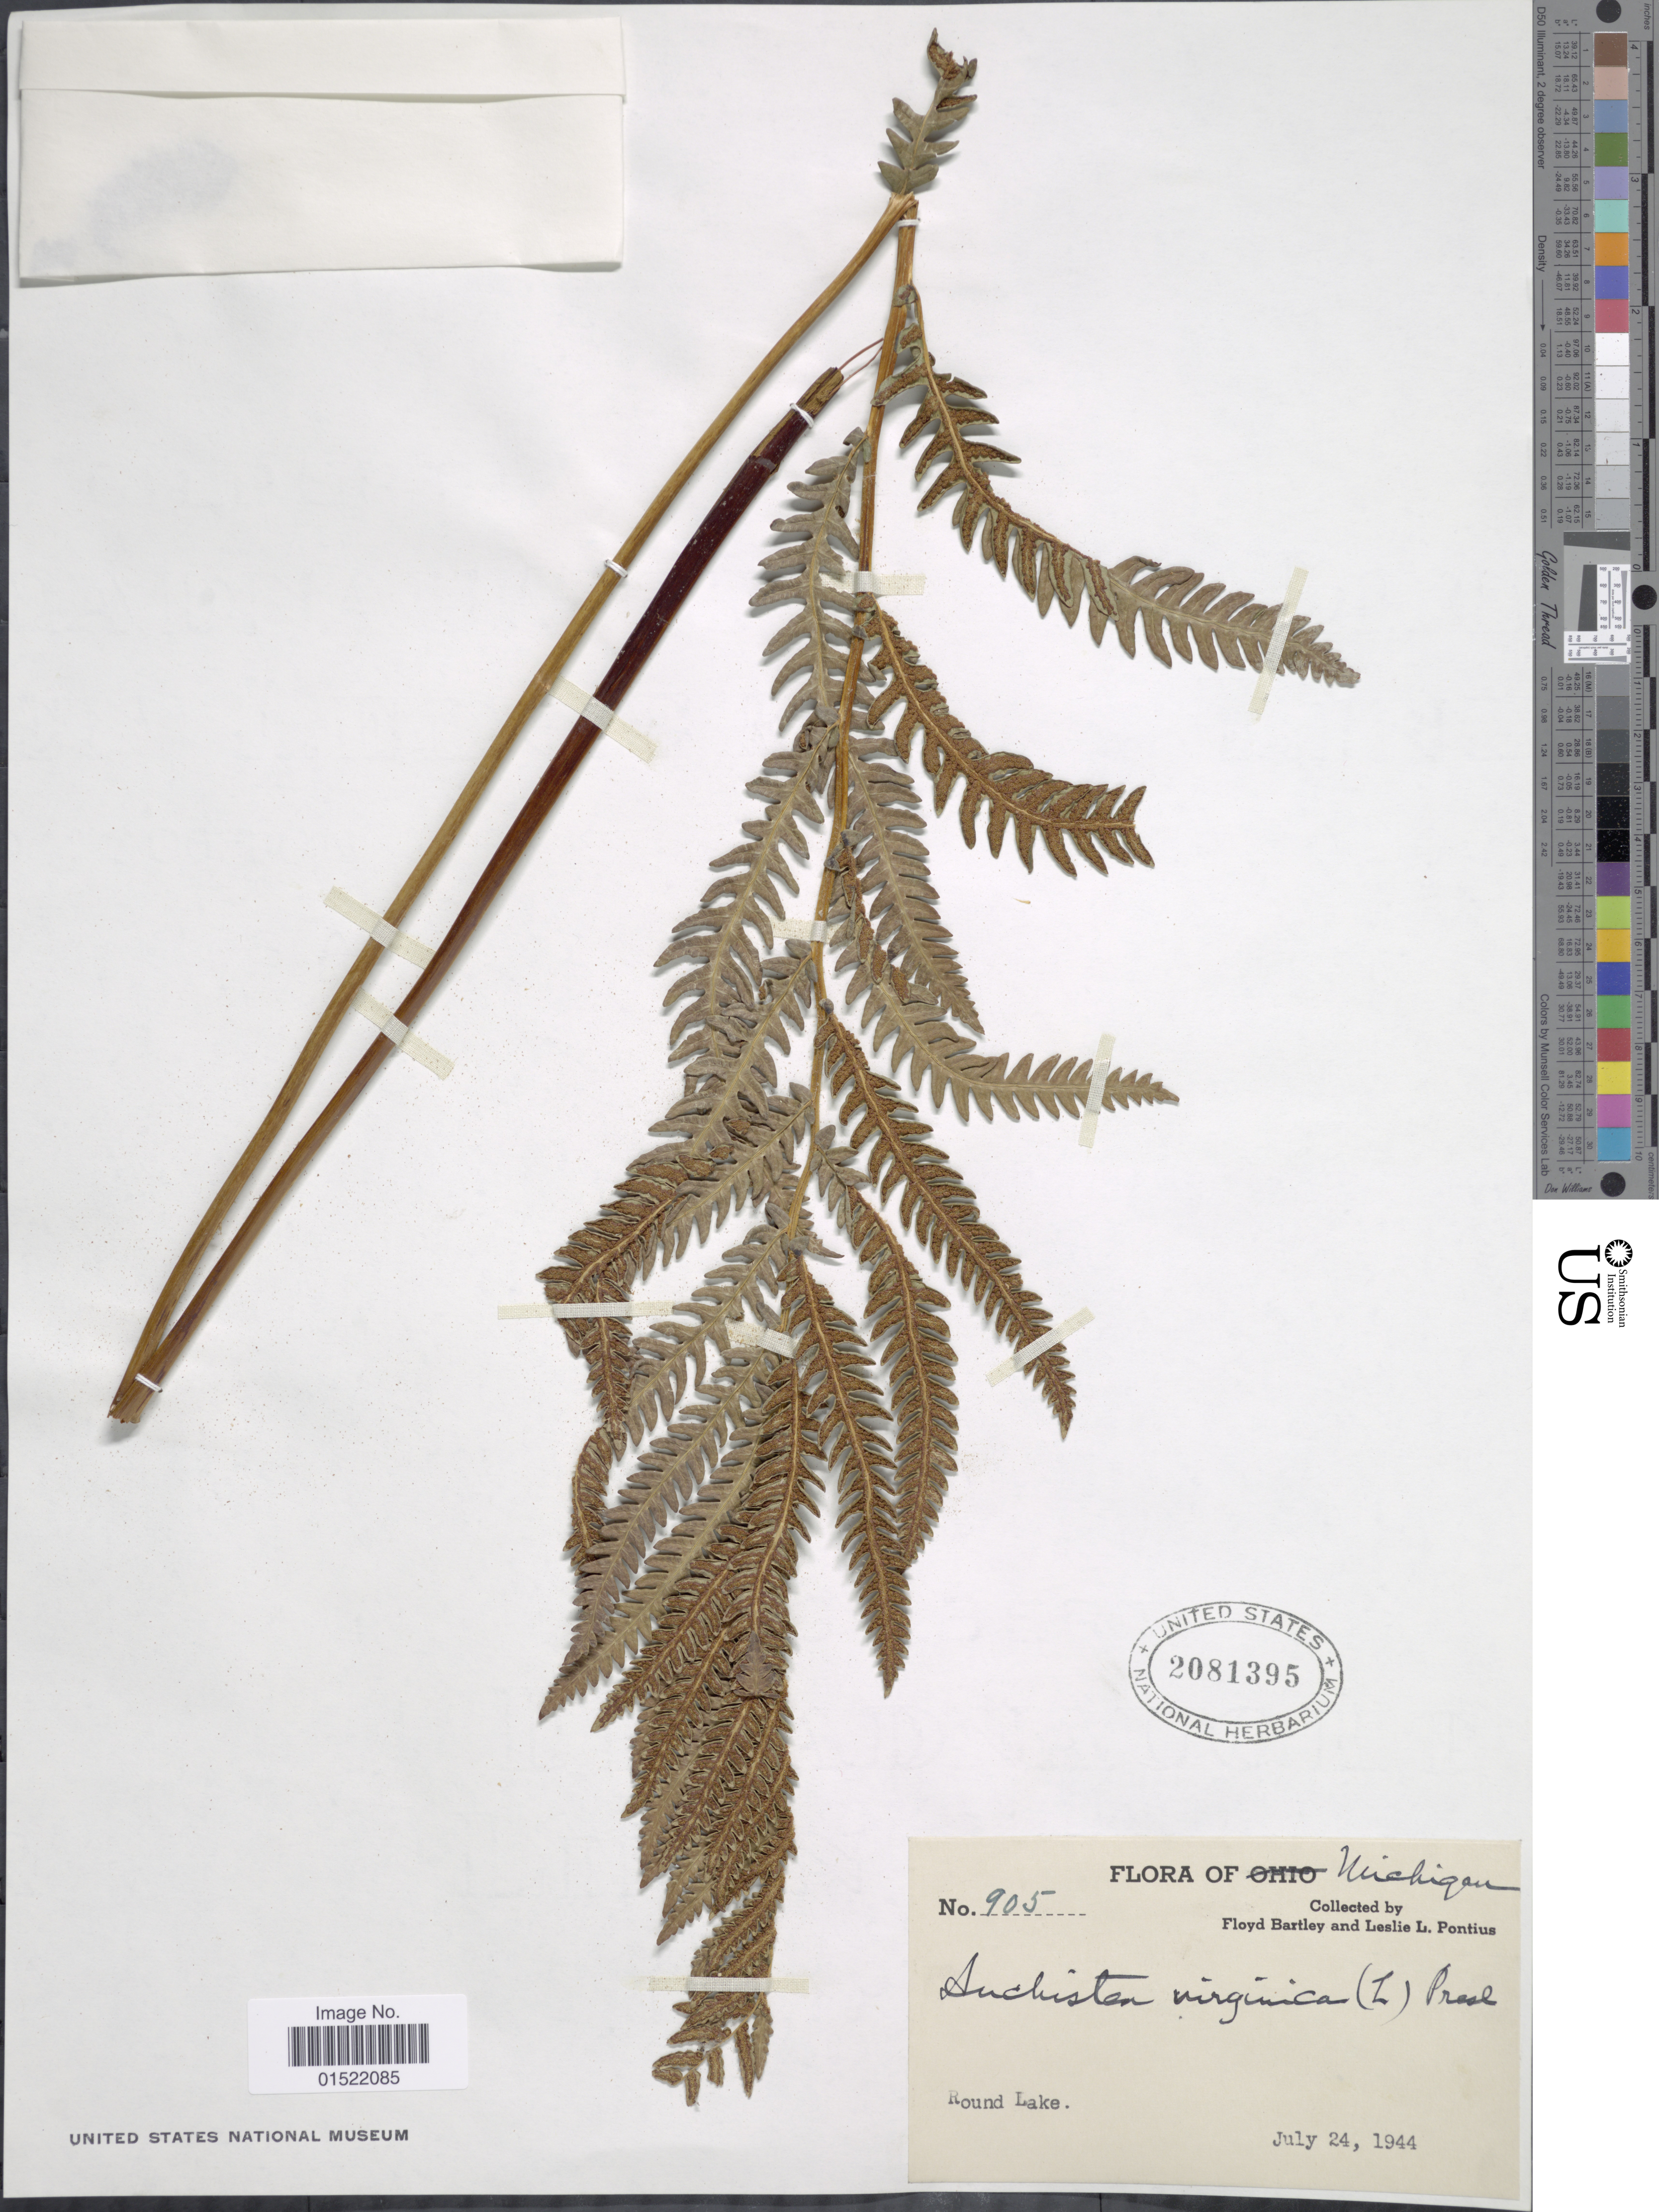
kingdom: Plantae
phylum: Tracheophyta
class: Polypodiopsida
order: Polypodiales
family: Blechnaceae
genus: Woodwardia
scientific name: Woodwardia virginica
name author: (L.) R.M. Sm.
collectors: F. Bartley & L. Pontius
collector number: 905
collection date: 1944-07-24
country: United States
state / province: Michigan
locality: Round Lake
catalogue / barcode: US 2081395